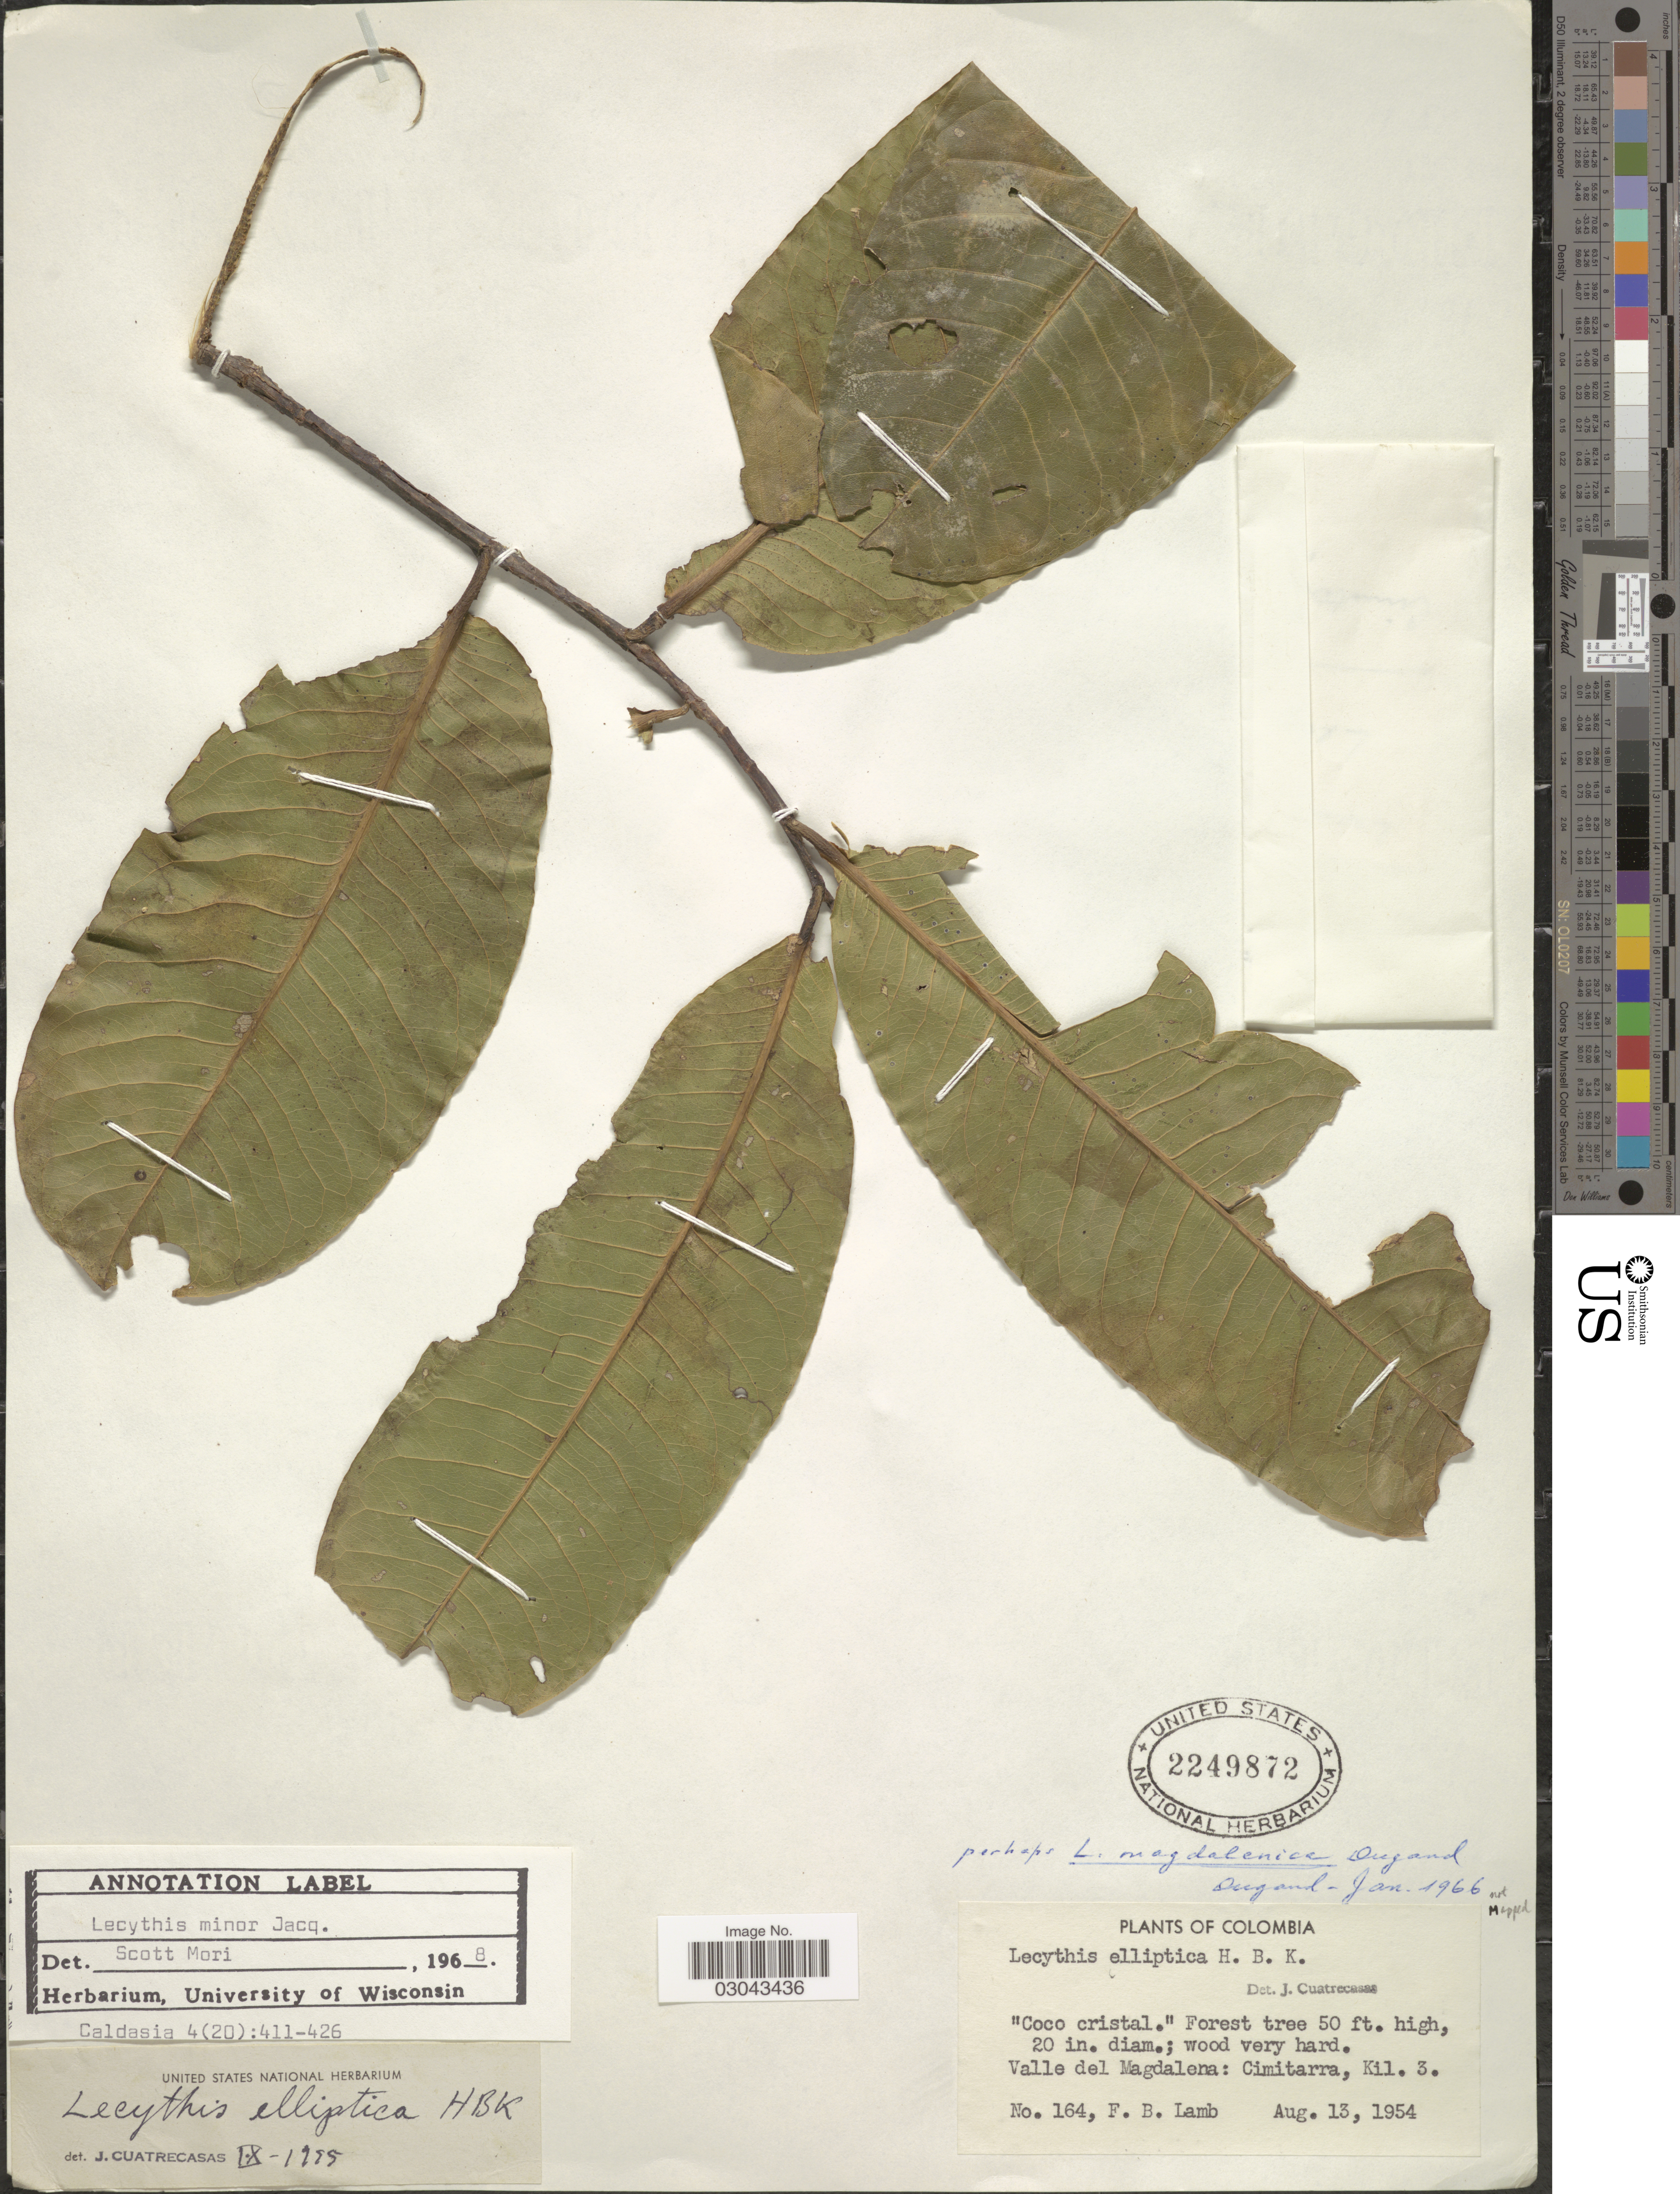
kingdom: Plantae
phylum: Tracheophyta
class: Magnoliopsida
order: Ericales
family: Lecythidaceae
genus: Lecythis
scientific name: Lecythis minor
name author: Jacq.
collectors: F. B. Lamb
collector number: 164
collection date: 1954-08-13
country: Colombia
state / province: Magdalena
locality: Valle del Magdalena: Cimitarra, Kil. 3.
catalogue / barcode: US 2249872